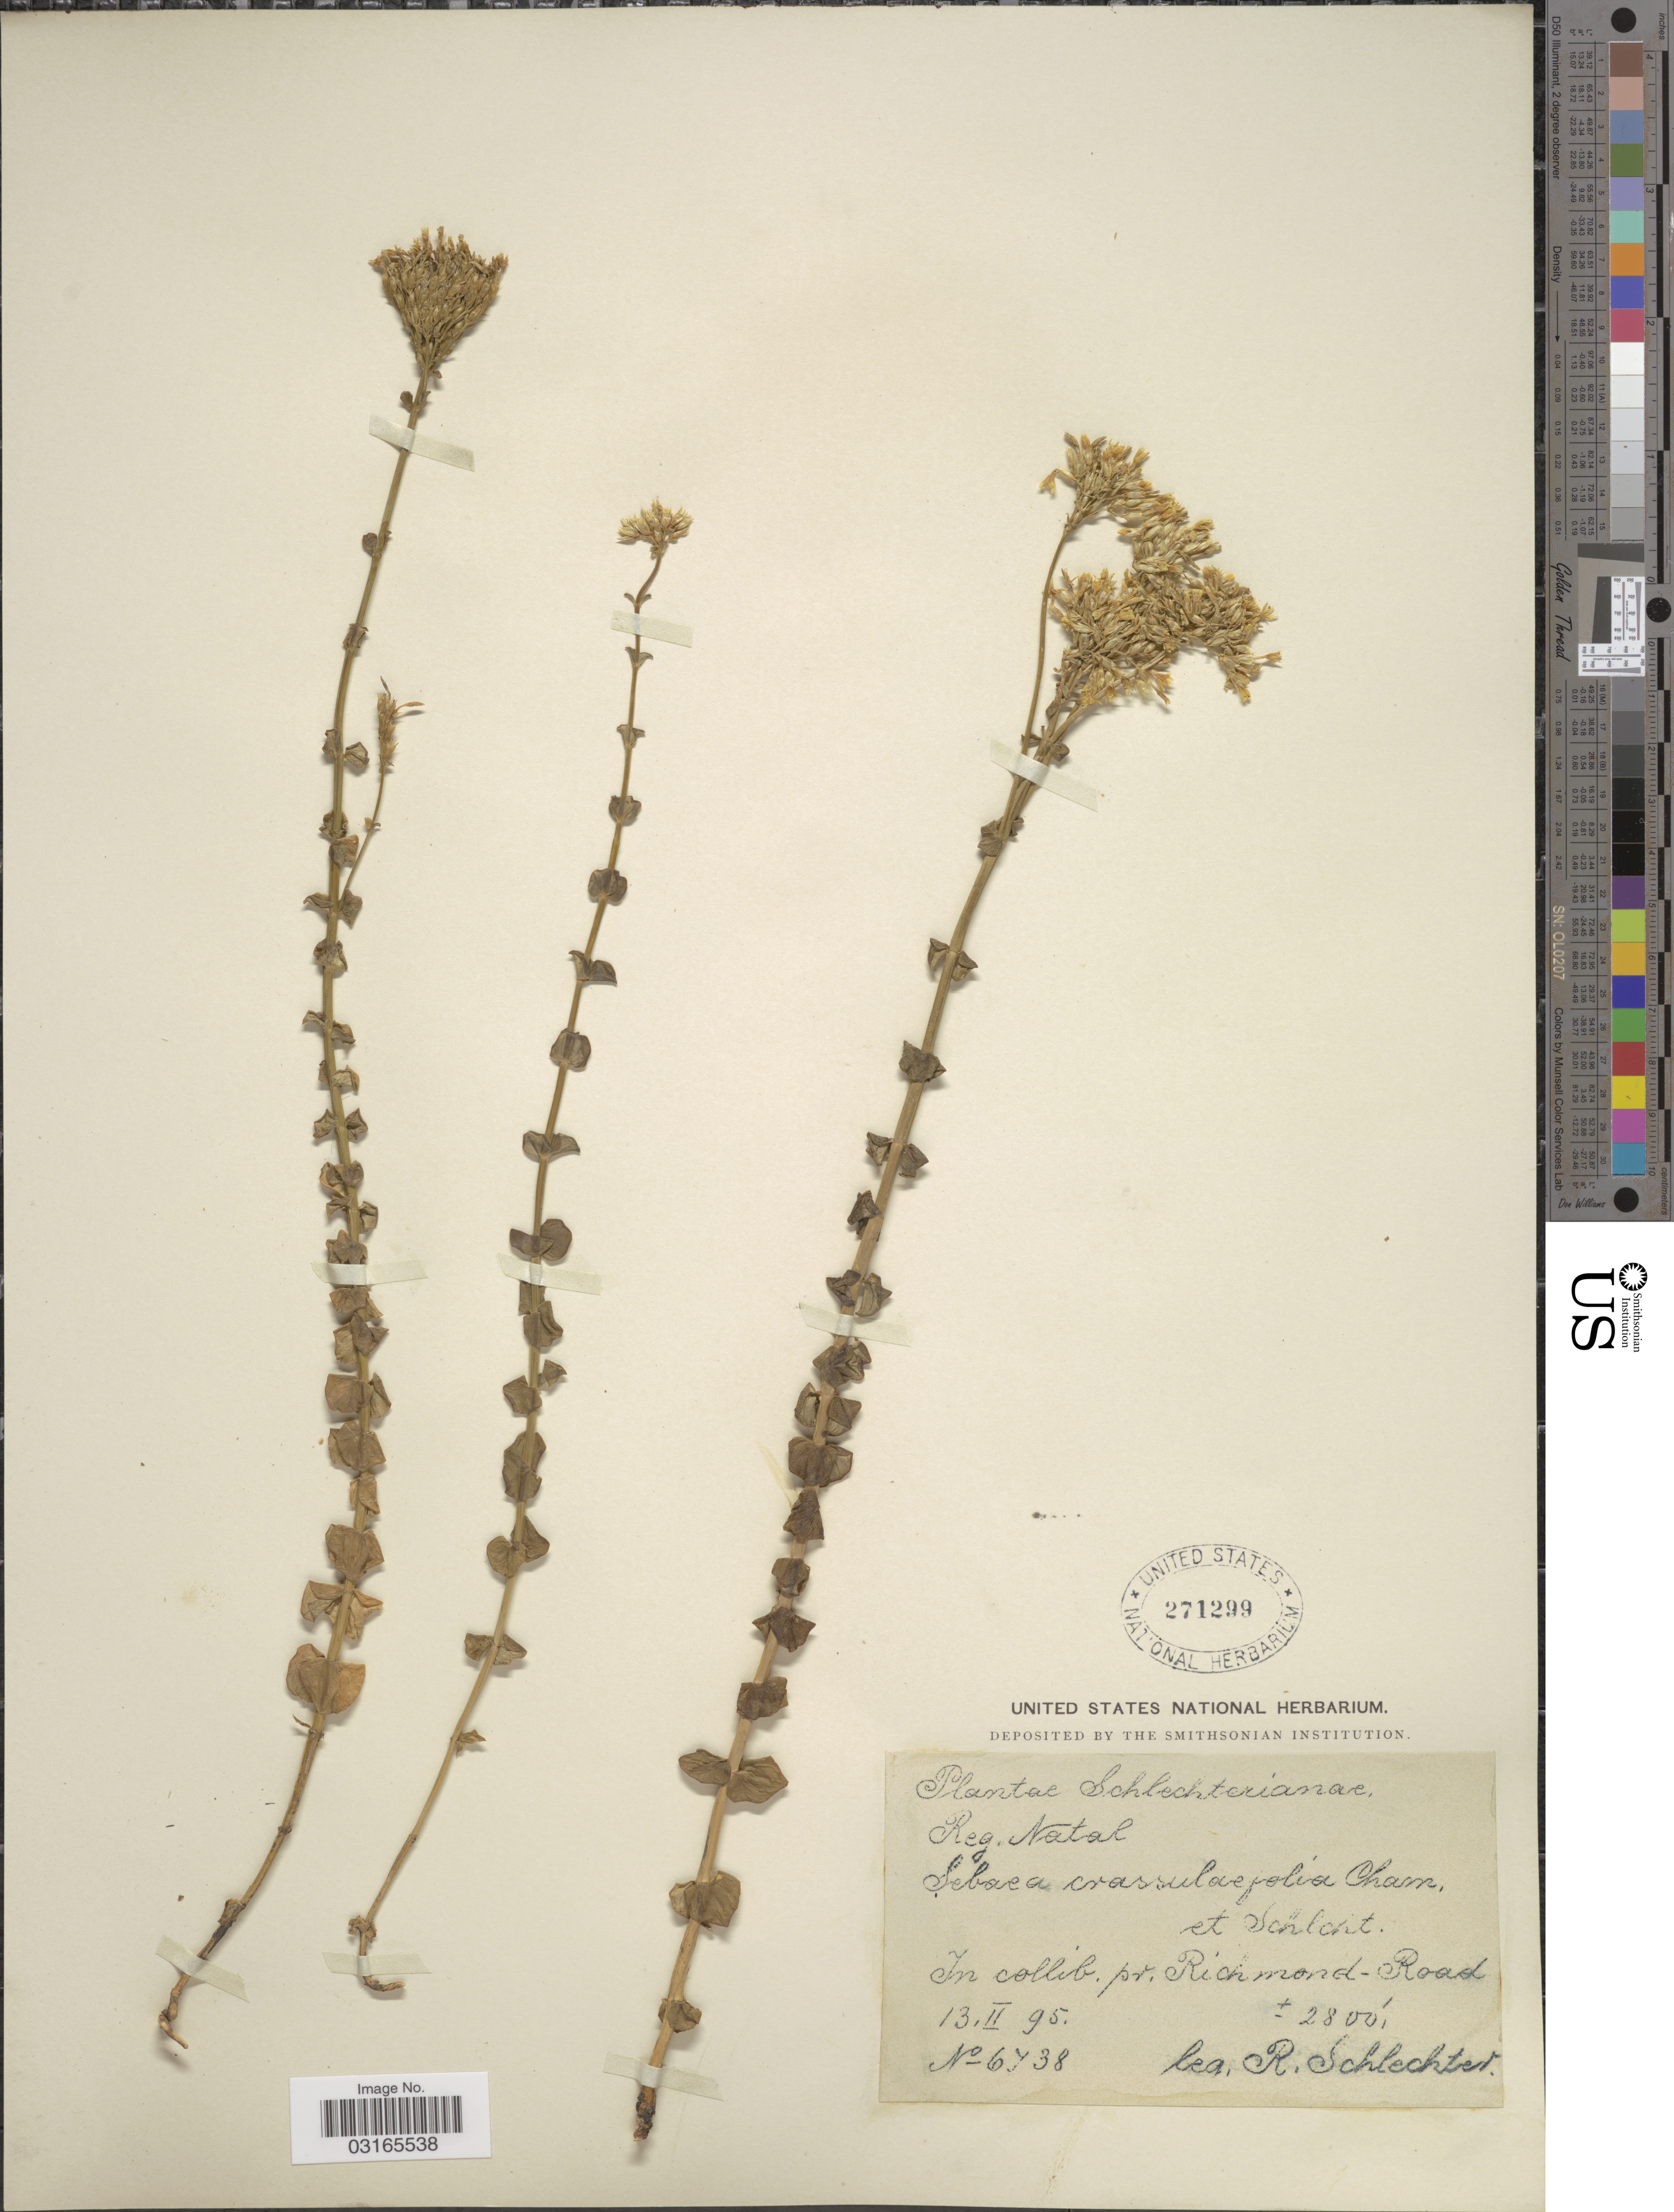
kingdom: Plantae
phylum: Tracheophyta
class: Magnoliopsida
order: Gentianales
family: Gentianaceae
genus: Sebaea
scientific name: Sebaea crassulifolia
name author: Cham. & Schltdl.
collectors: F. R. R. Schlechter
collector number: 6738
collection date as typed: Transcribed d/m/y: 13/2/95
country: South Africa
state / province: KwaZulu-Natal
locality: Reg. Natal. In collib. pr. Richmond-Road.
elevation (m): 853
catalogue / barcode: US 271299